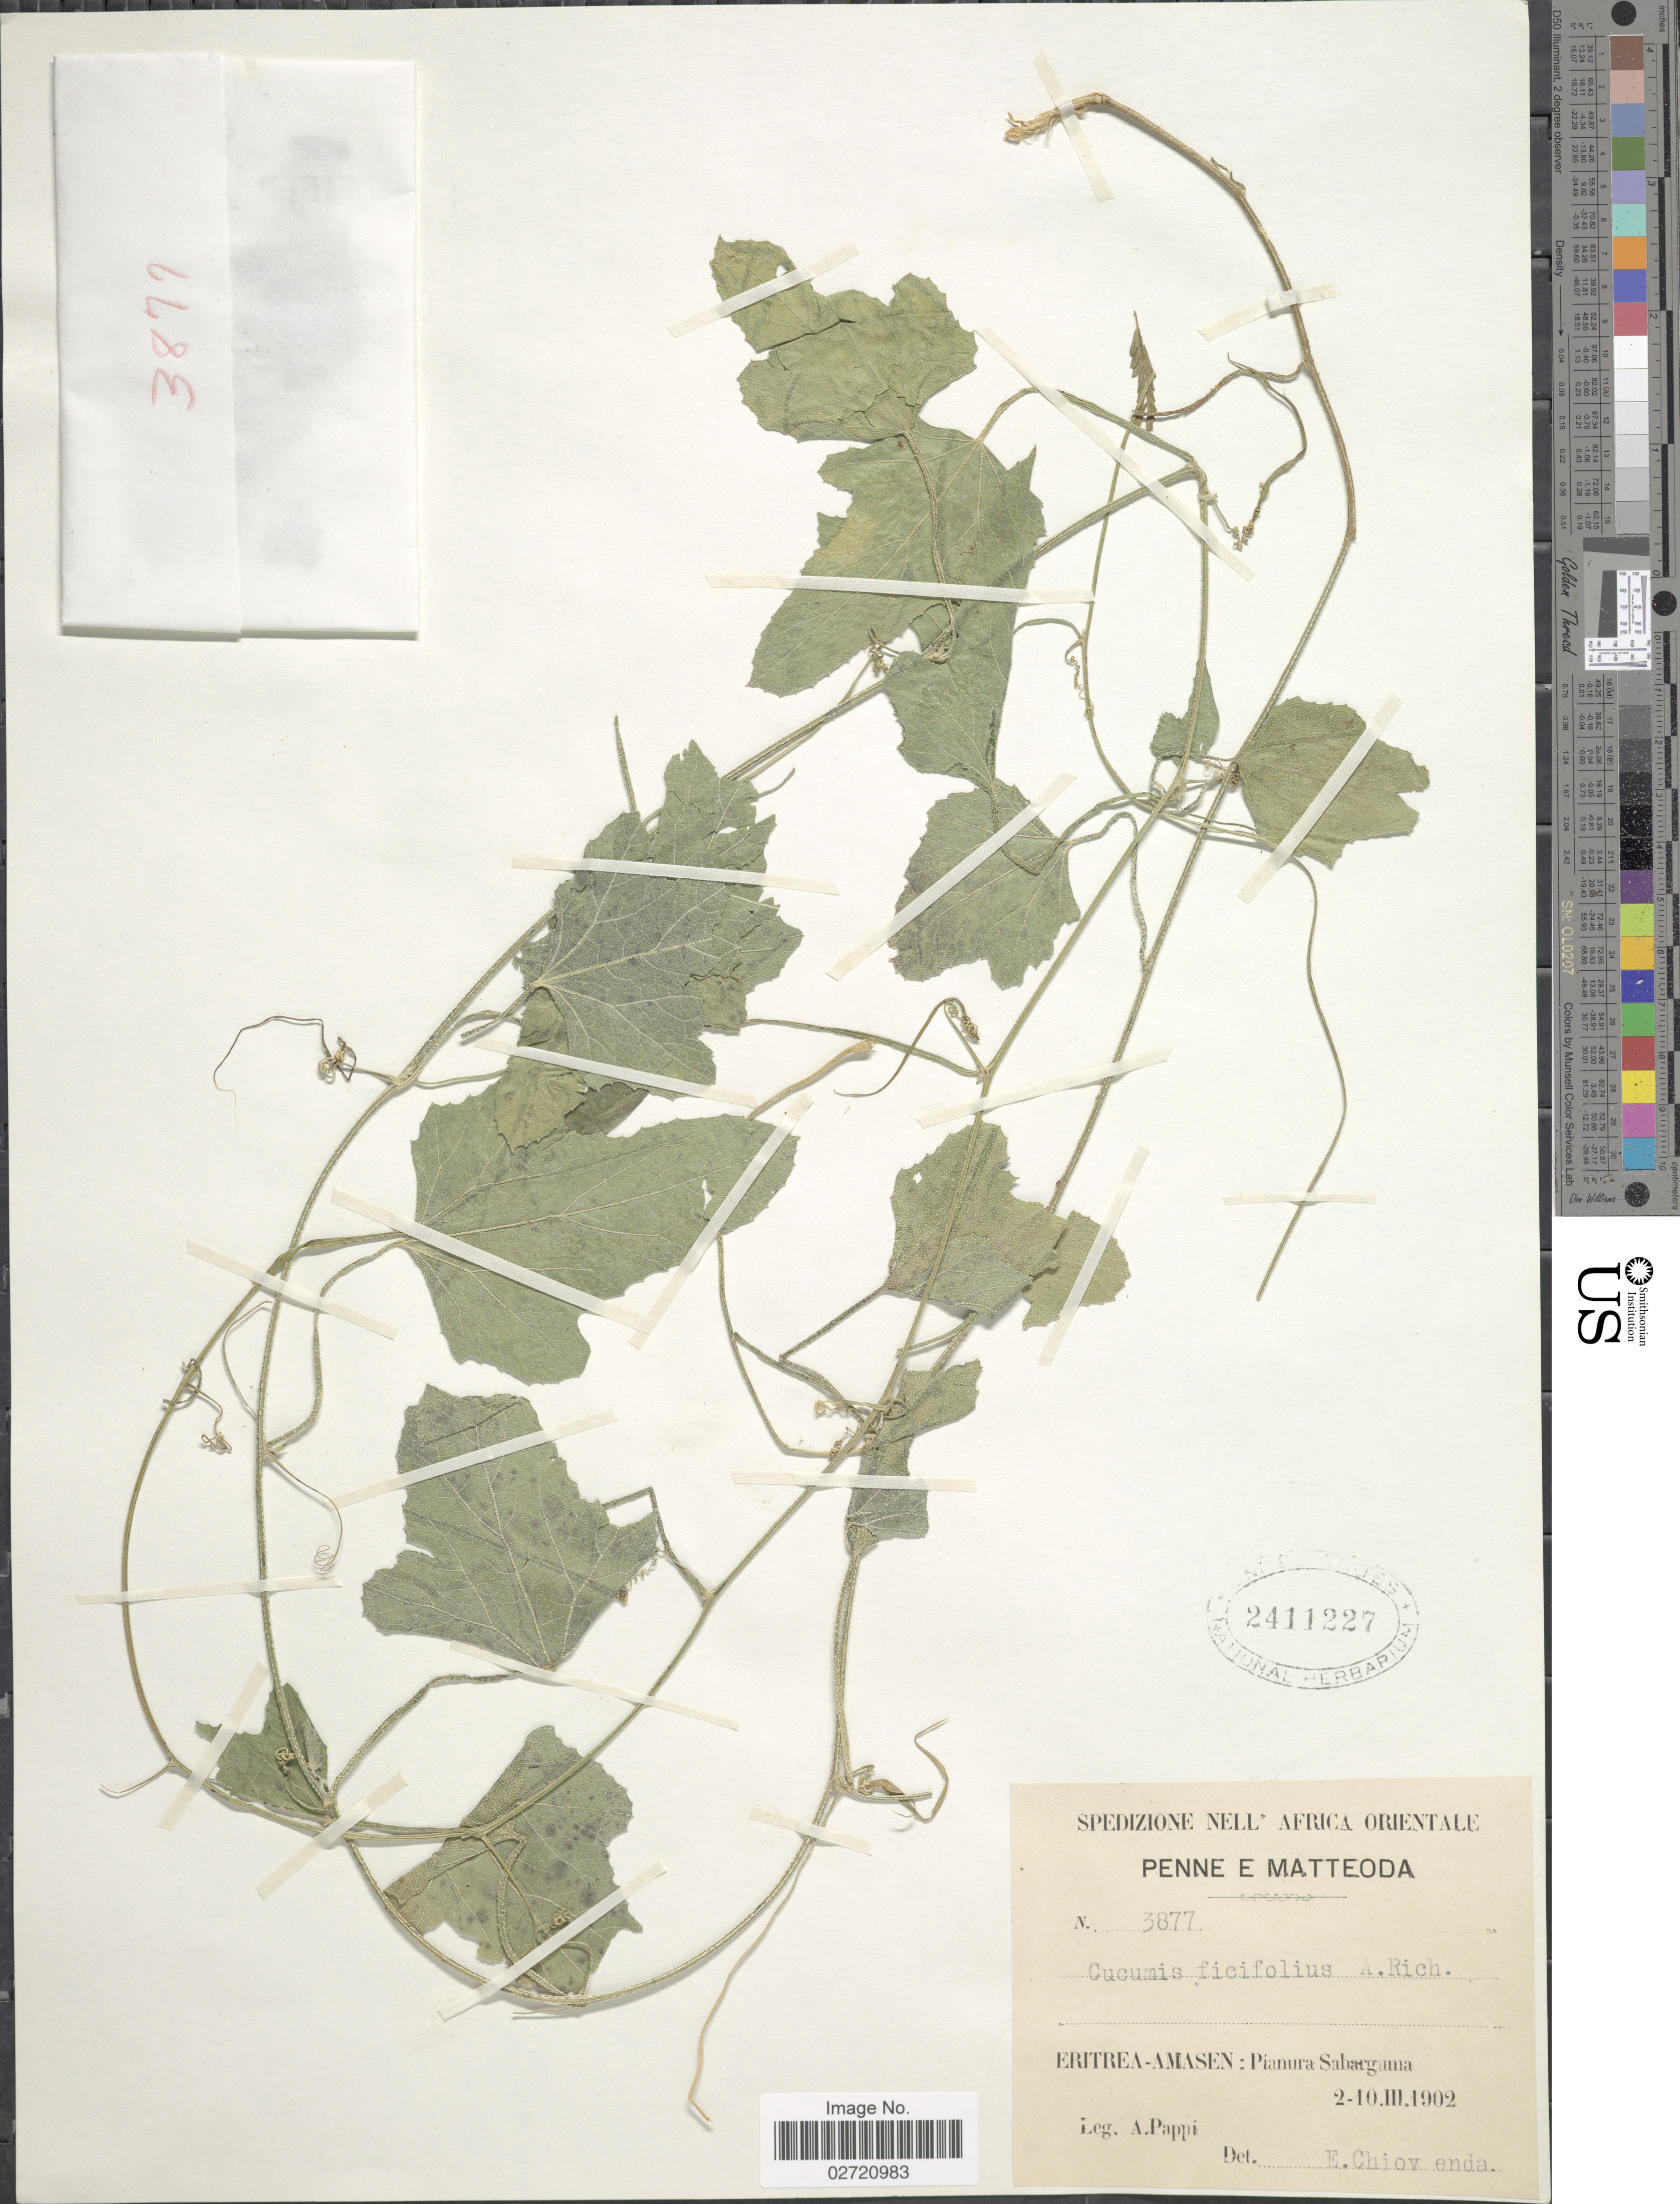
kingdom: Plantae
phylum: Tracheophyta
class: Magnoliopsida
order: Cucurbitales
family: Cucurbitaceae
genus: Cucumis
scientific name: Cucumis ficifolius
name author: A. Rich.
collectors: A. Pappi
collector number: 3877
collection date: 1902-03-02/1902-03-10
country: Eritrea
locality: Penne e Matteoda. Pianura-Sabarguma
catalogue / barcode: US 2411227